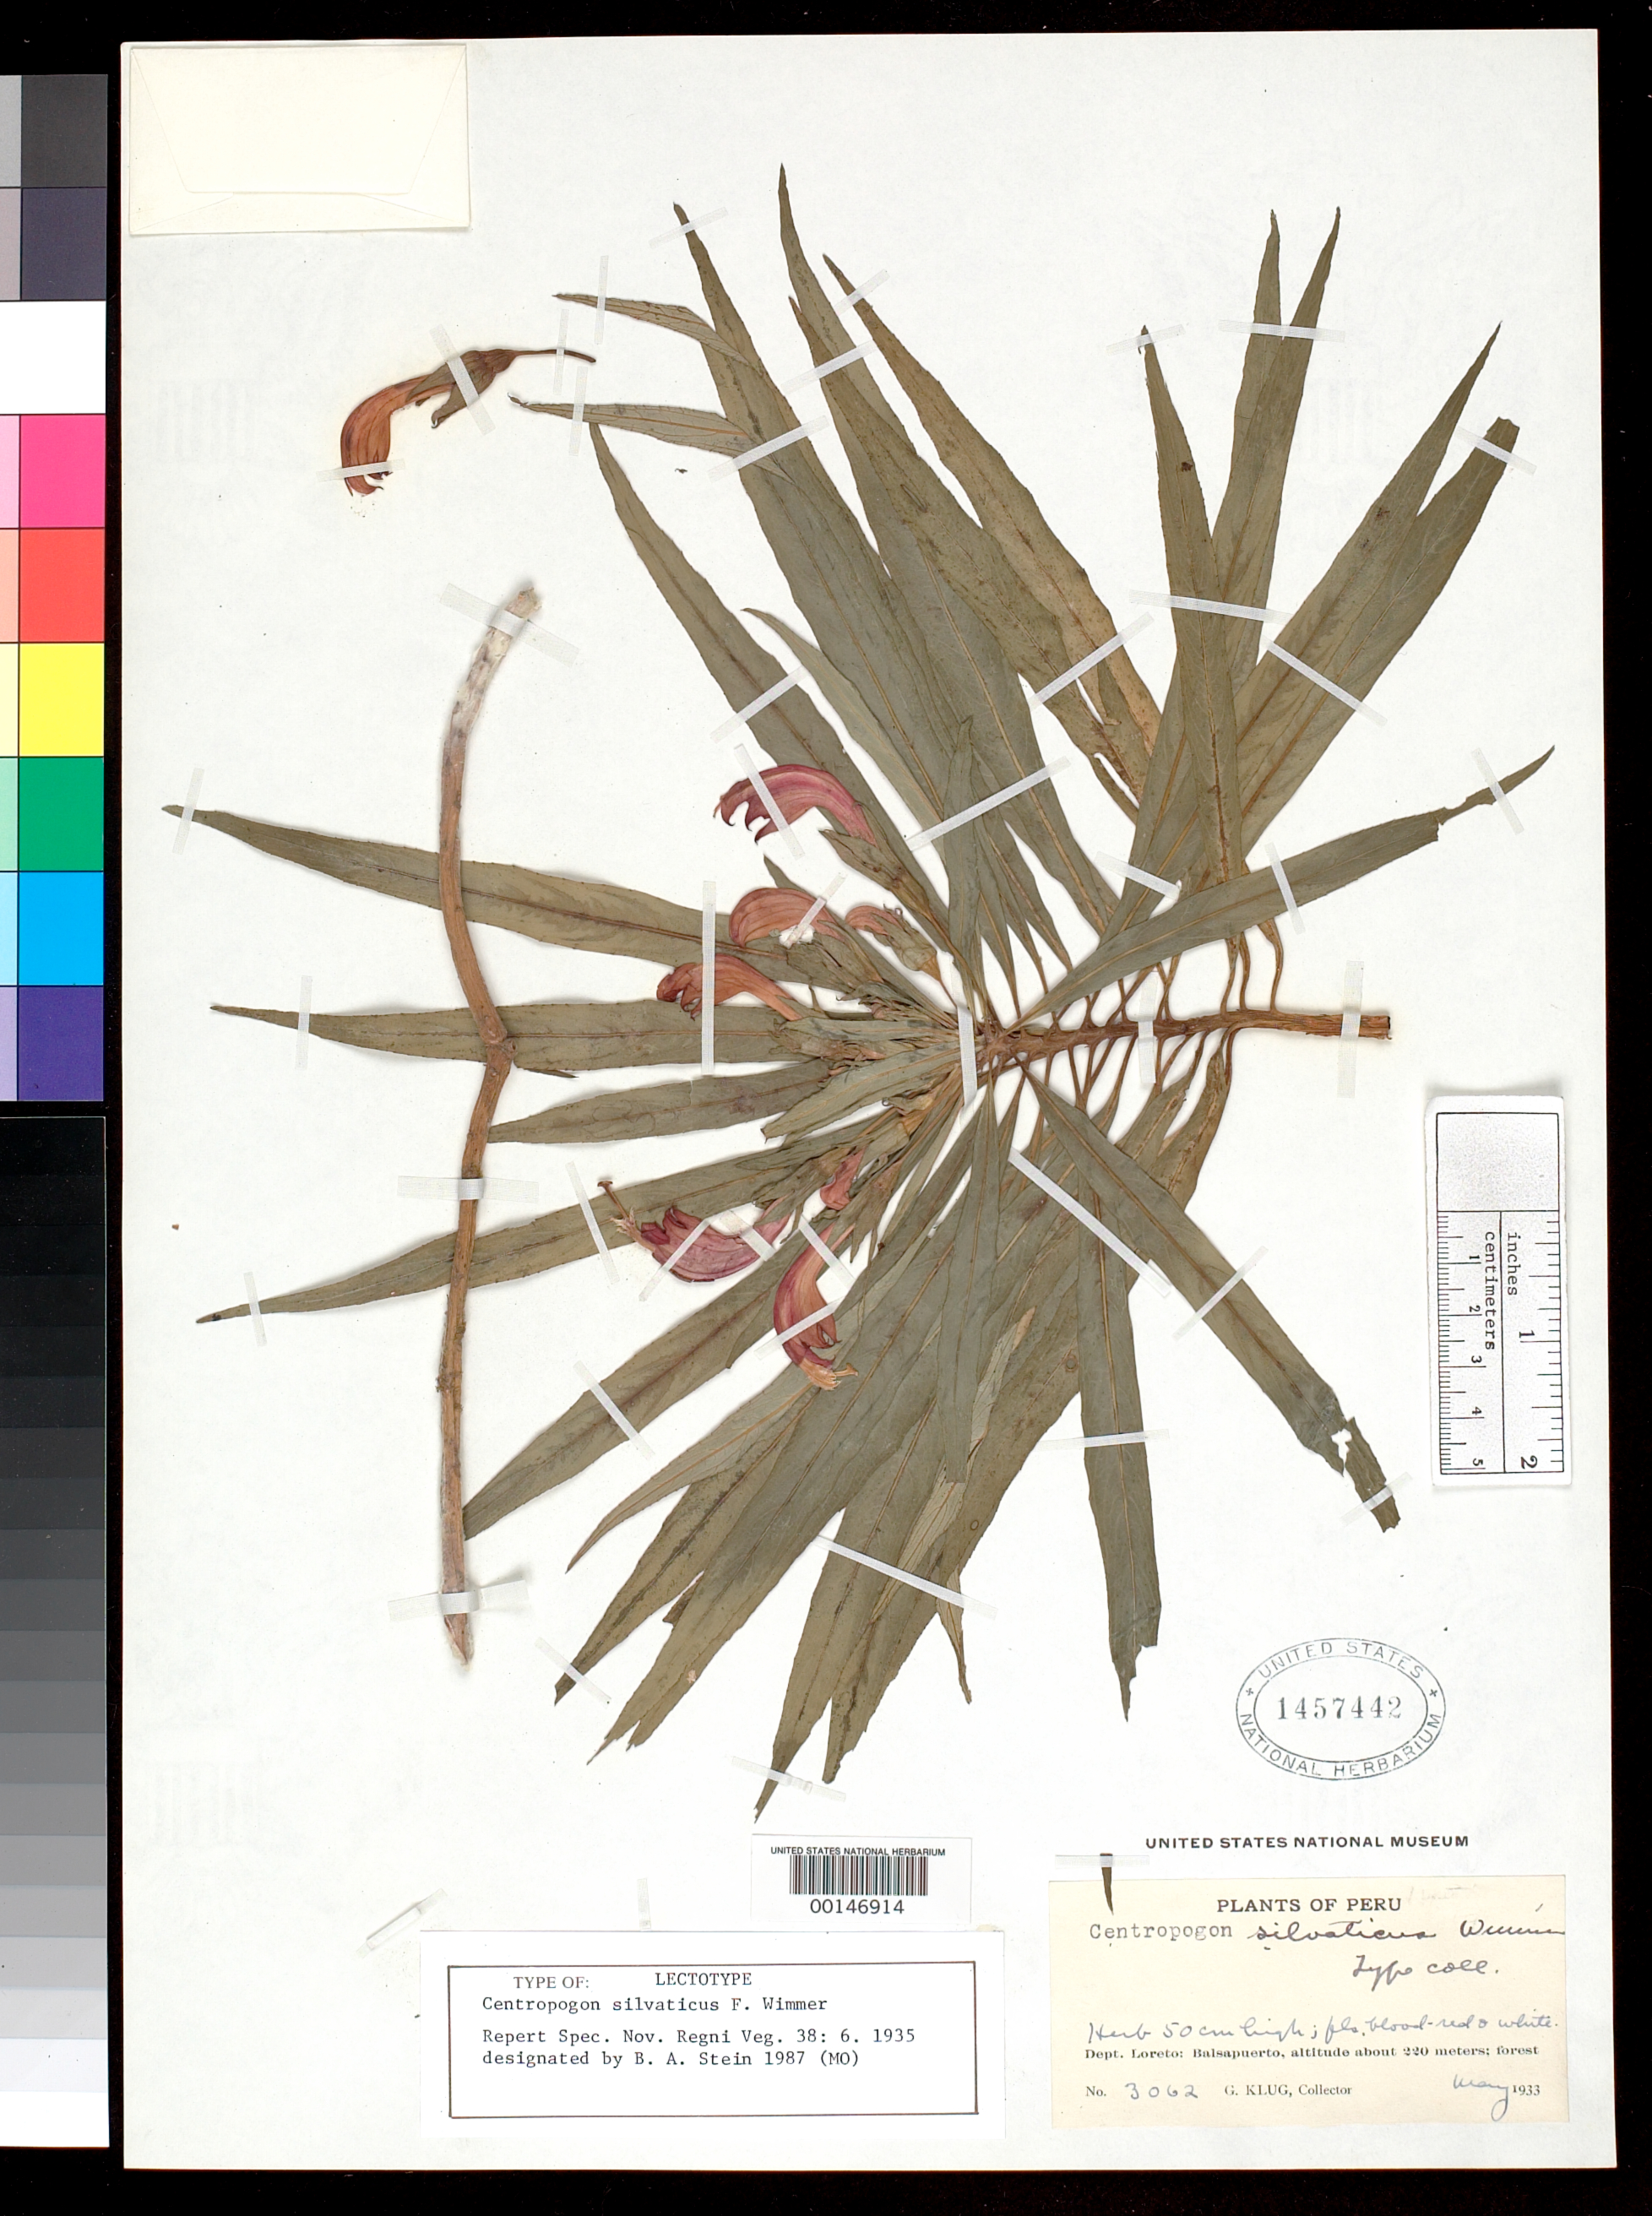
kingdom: Plantae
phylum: Tracheophyta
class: Magnoliopsida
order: Asterales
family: Campanulaceae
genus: Centropogon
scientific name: Centropogon silvaticus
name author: E. Wimm.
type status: Type Collection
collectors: G. Klug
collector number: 3062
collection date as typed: May 1933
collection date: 1933-05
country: Peru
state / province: Loreto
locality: Balsapuerto.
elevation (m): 220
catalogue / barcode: US 1457442